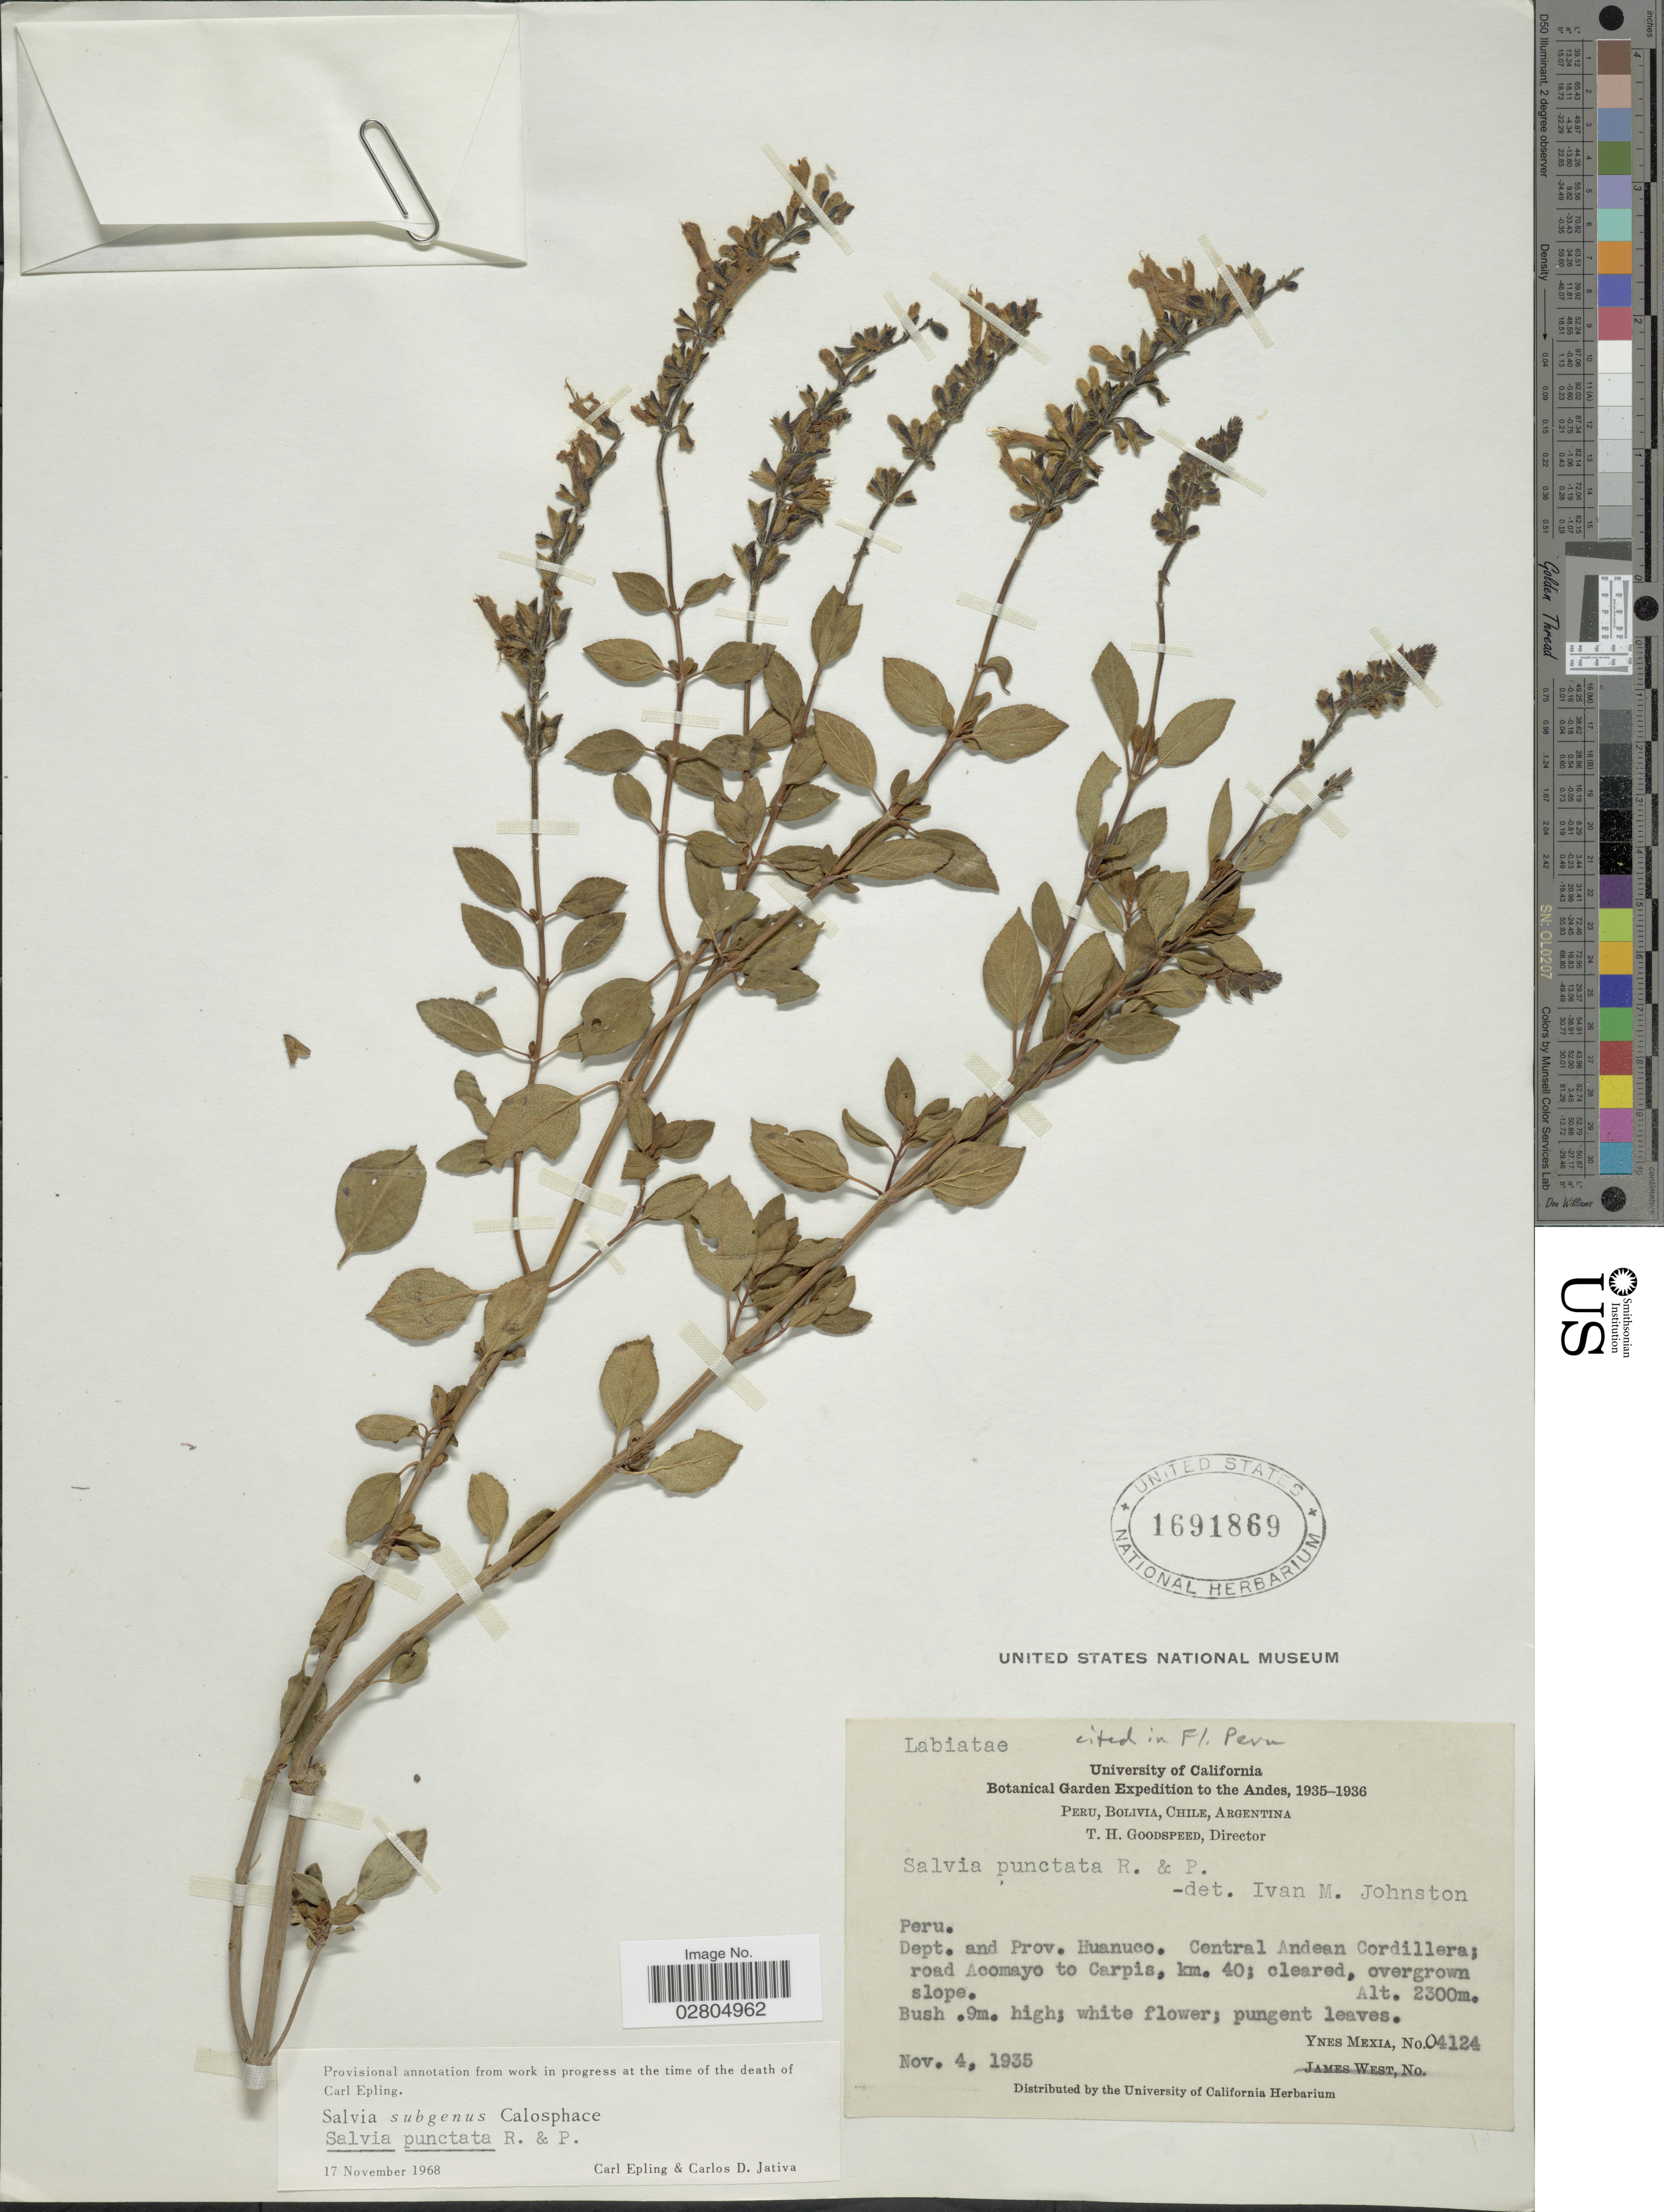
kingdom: Plantae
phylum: Tracheophyta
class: Magnoliopsida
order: Lamiales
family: Lamiaceae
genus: Salvia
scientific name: Salvia punctata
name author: Ruiz & Pav.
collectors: Y. Mexia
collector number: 04124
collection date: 1935-11-04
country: Peru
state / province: Huánuco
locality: Dept. and Prov. Huanuco, Central Andean Cordillera, road Acomayo to Carpis, km. 40.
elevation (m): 2300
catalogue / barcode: US 1691869